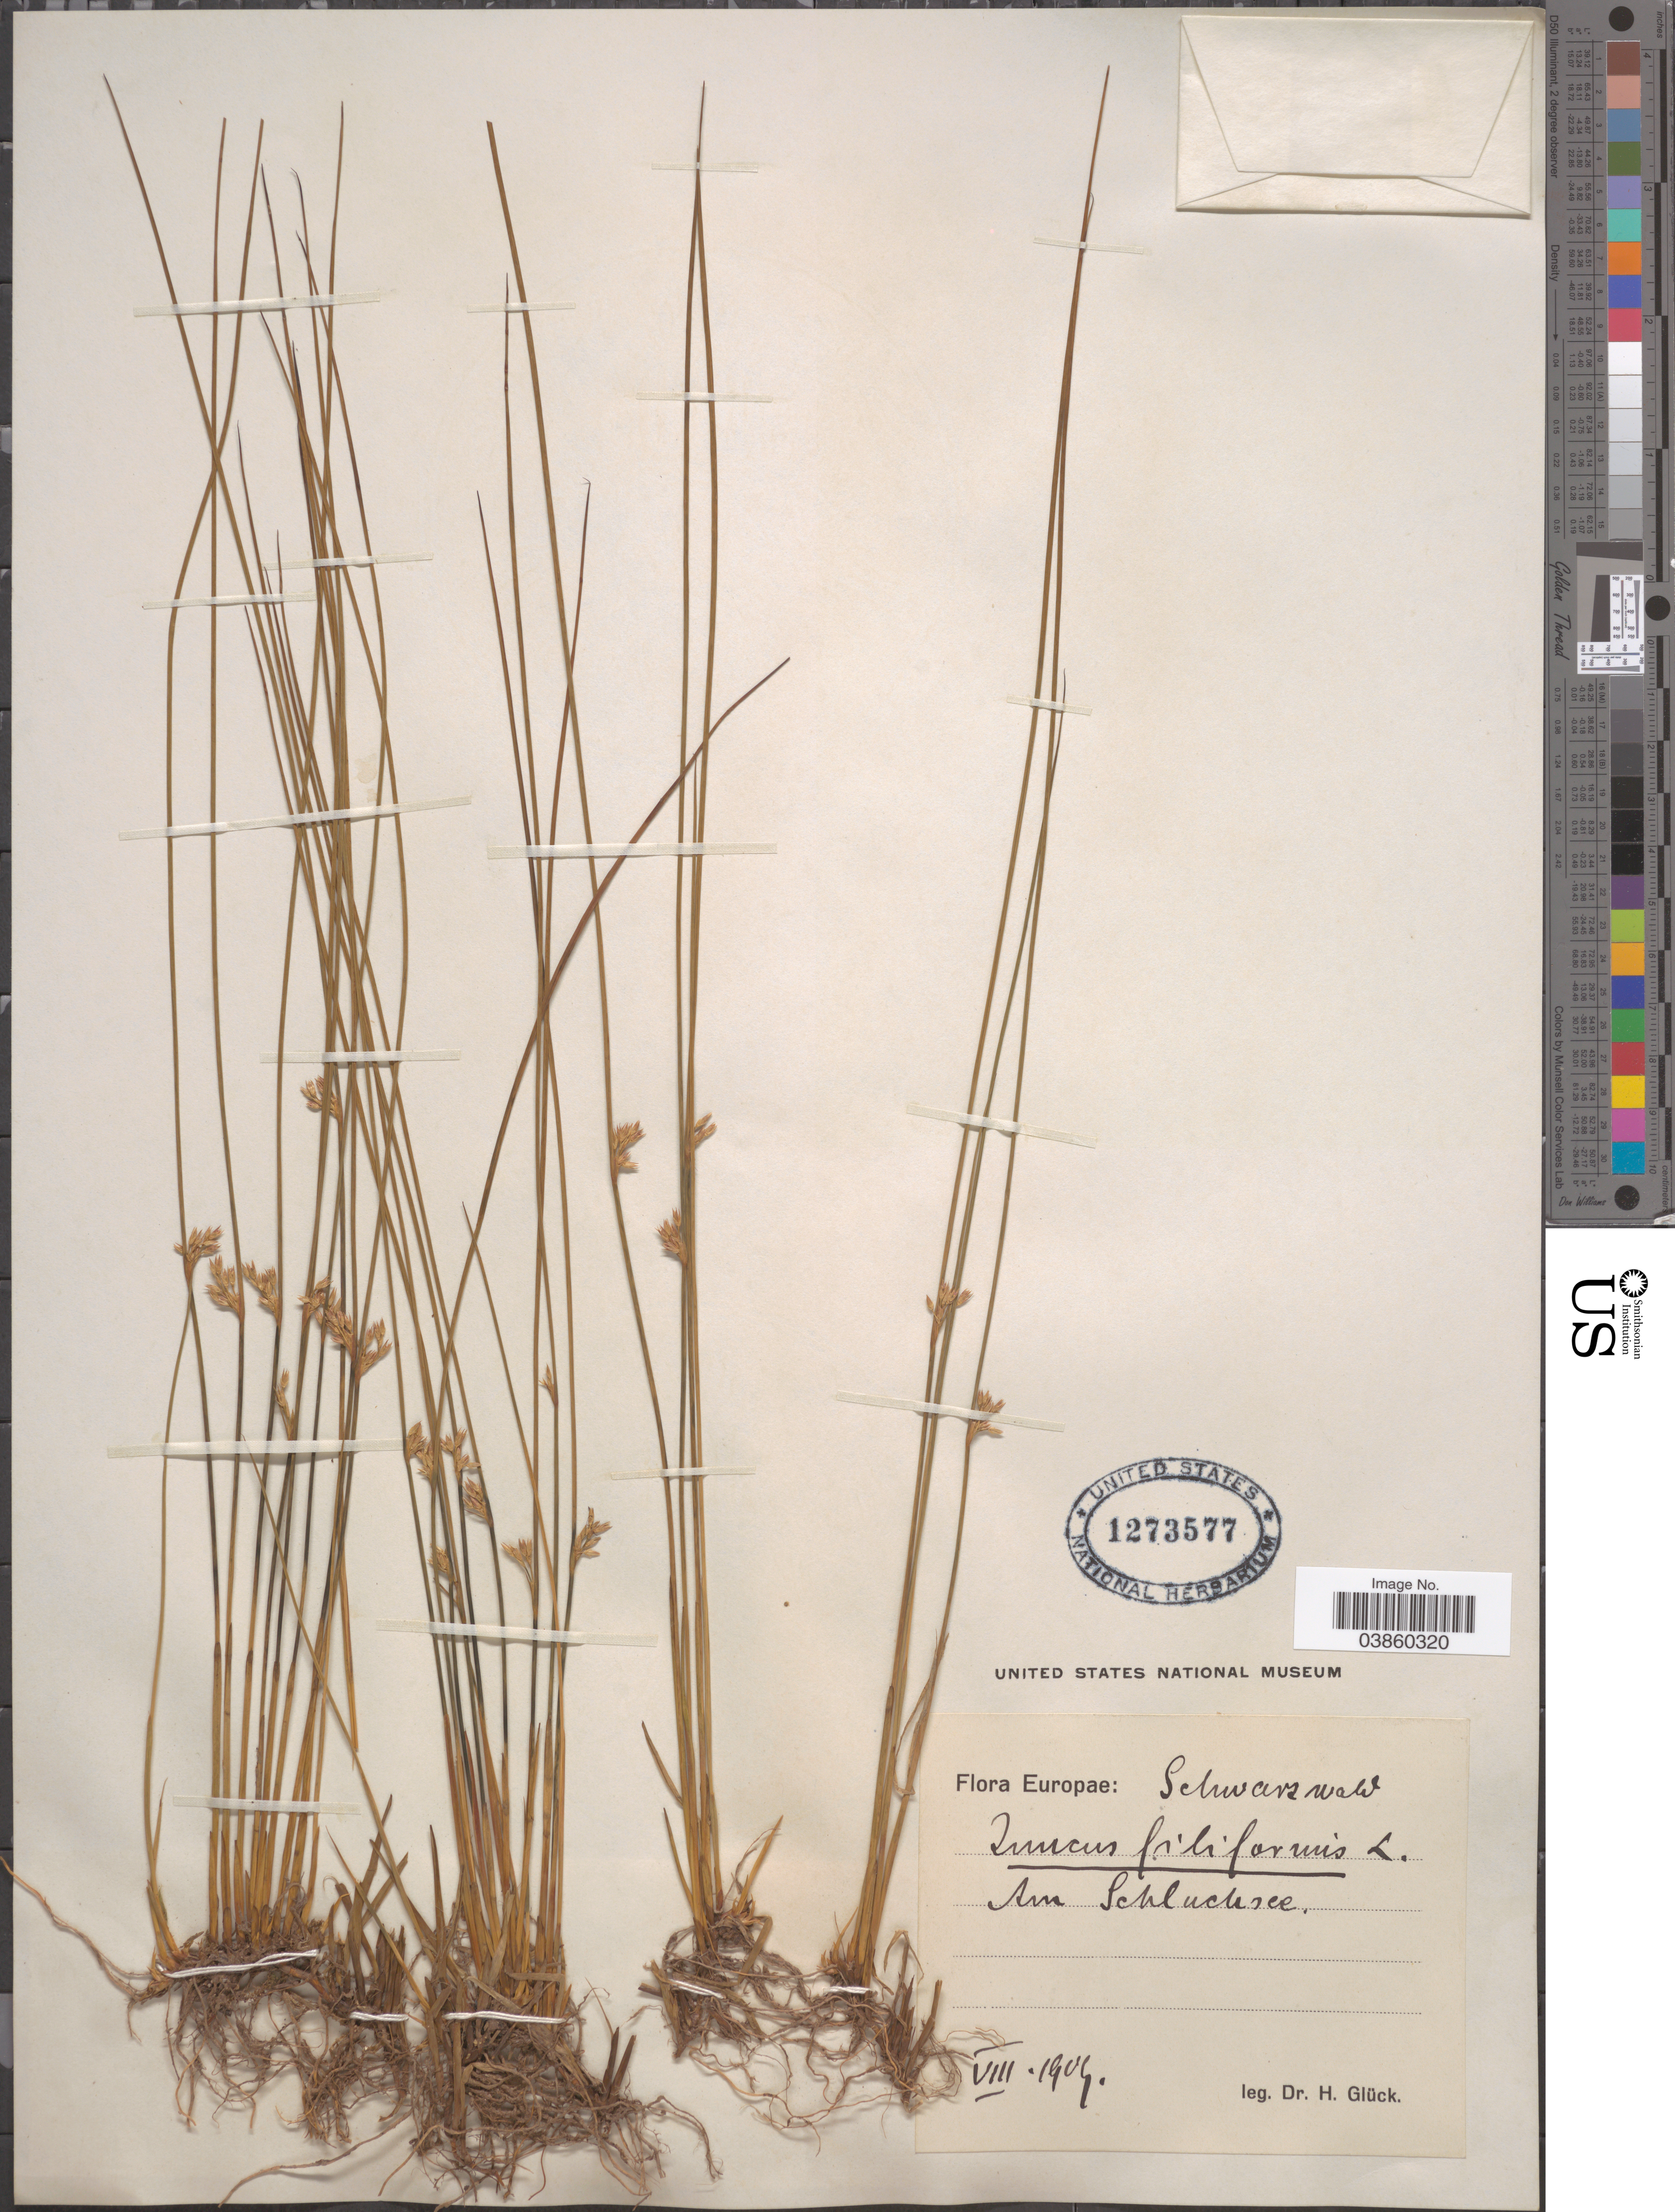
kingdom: Plantae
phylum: Tracheophyta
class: Liliopsida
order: Poales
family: Juncaceae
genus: Juncus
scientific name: Juncus filiformis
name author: L.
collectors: H. Glück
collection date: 1909-08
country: Germany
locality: Europae: Schwarzwald. Am Schluchsee.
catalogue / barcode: US 1273577